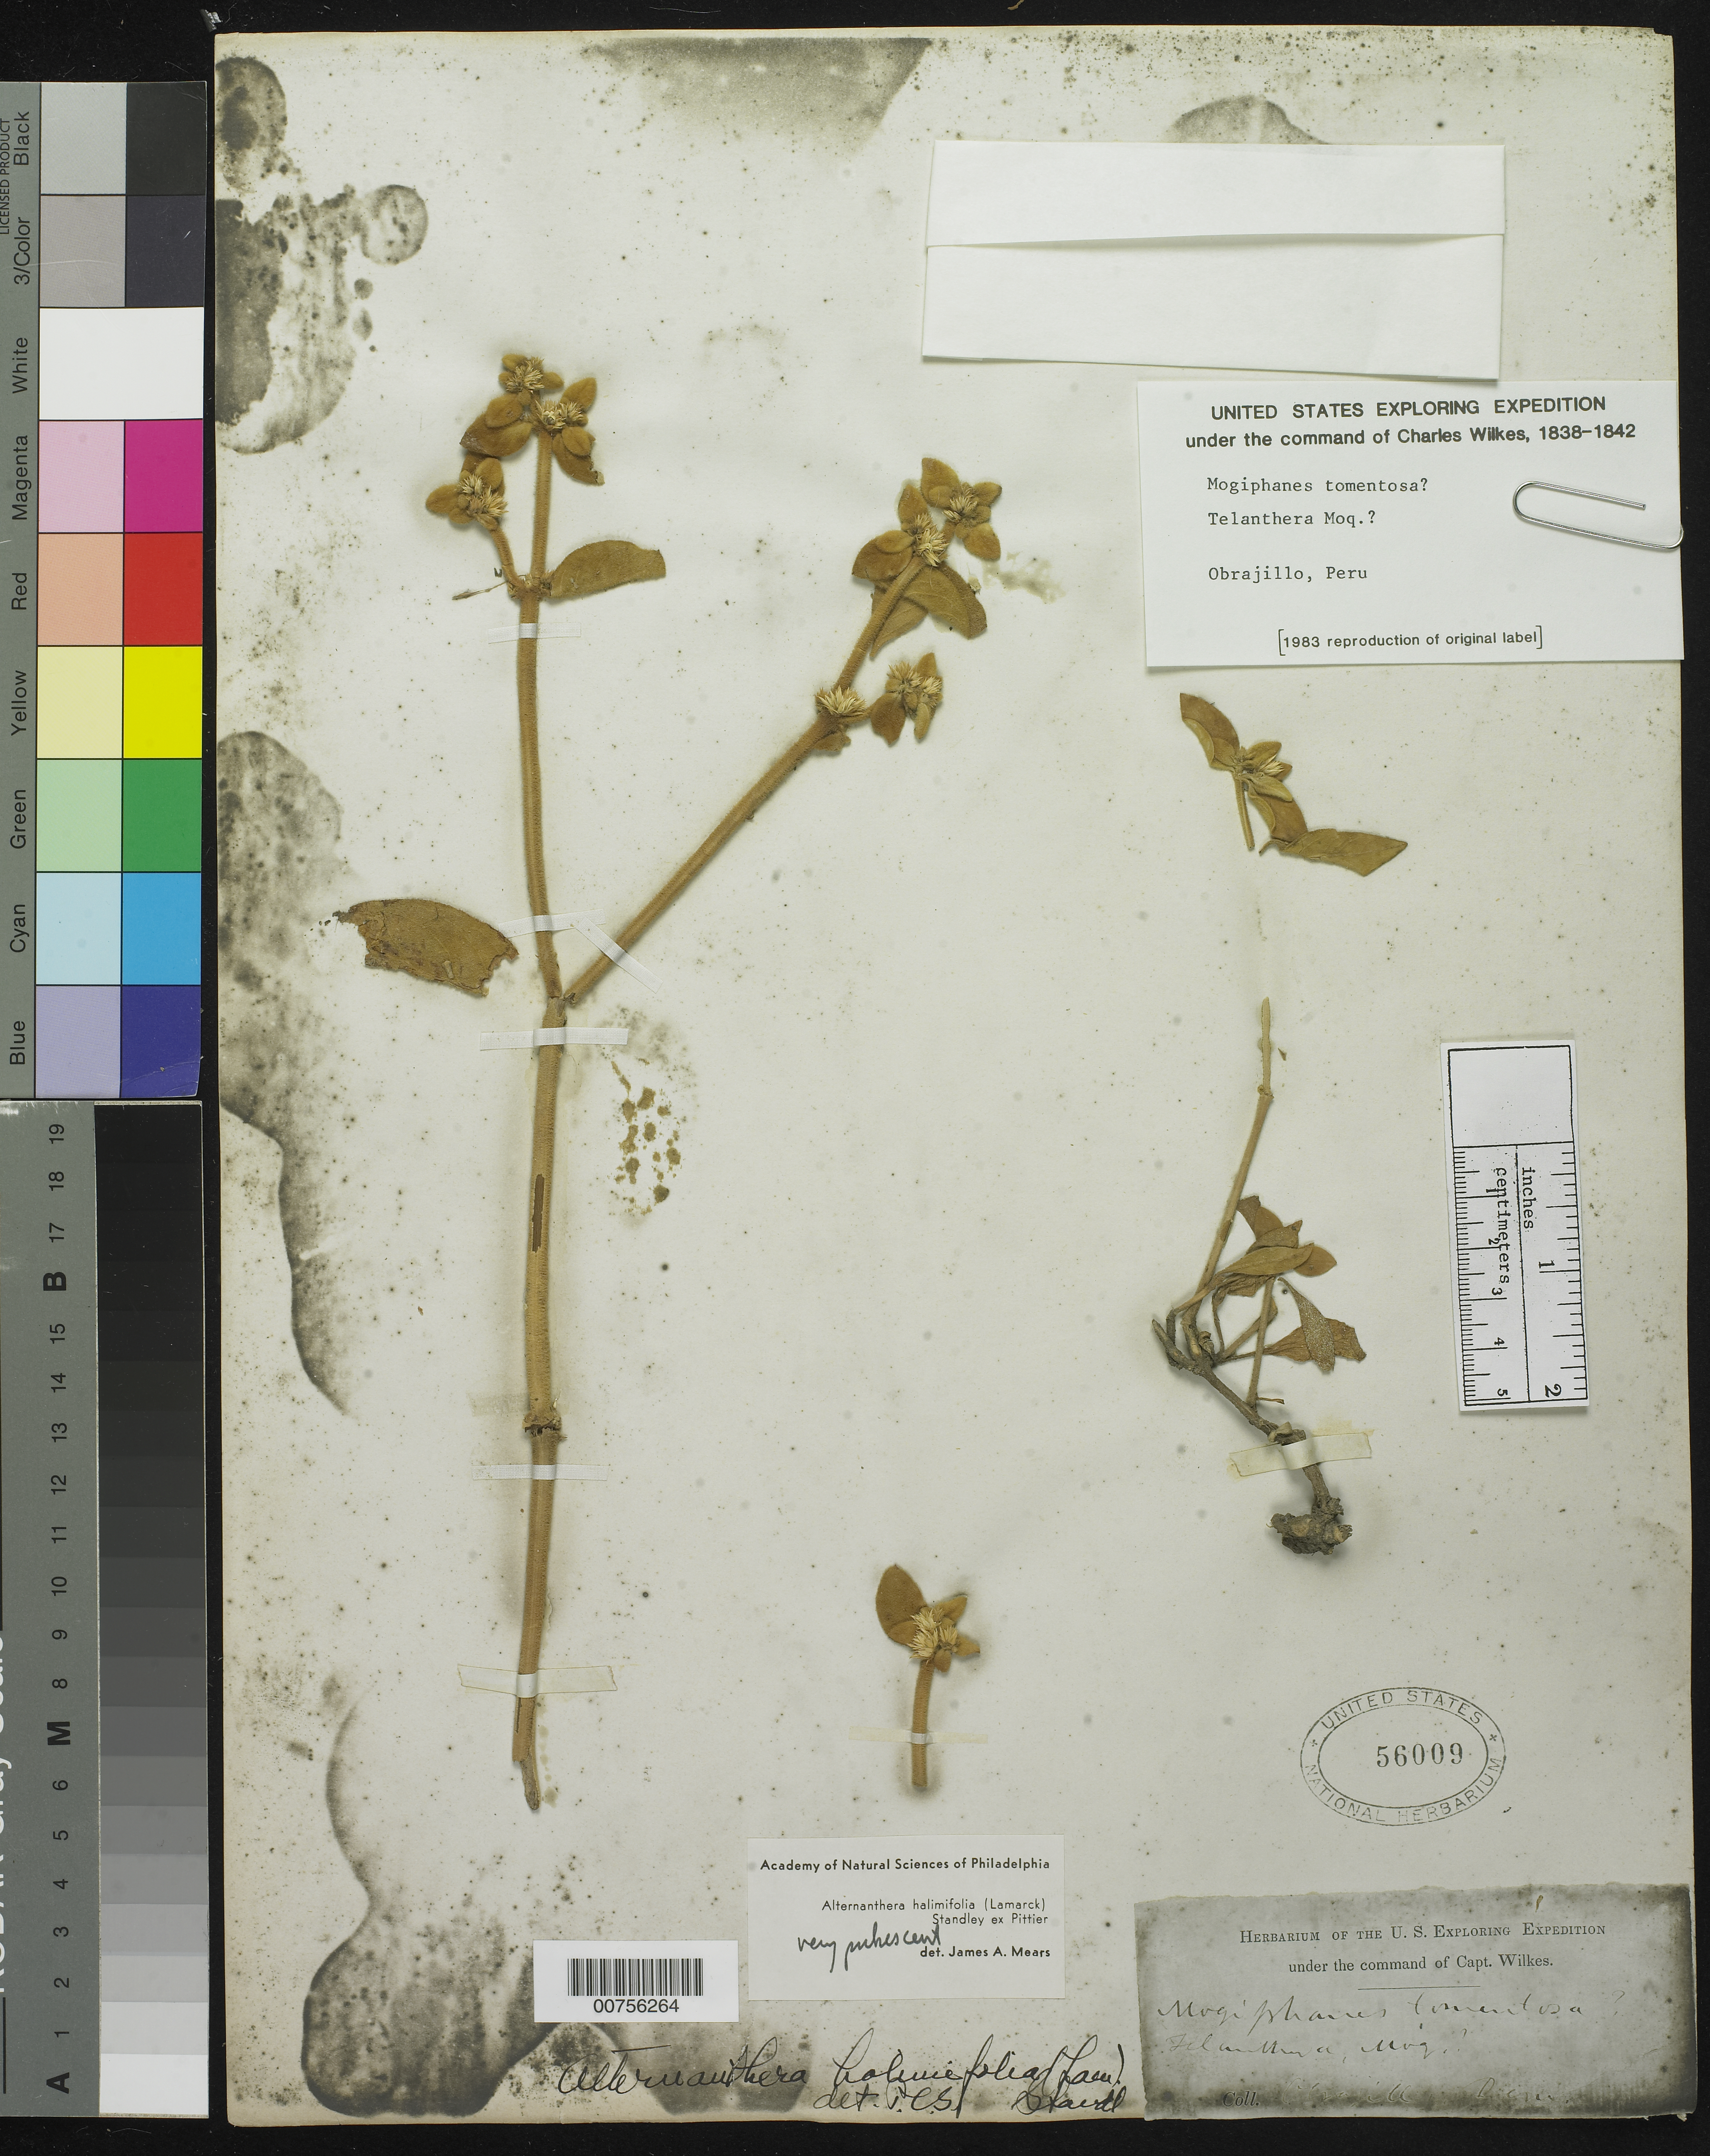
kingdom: Plantae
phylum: Tracheophyta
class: Magnoliopsida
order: Caryophyllales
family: Amaranthaceae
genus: Alternanthera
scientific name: Alternanthera halimifolia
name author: (Lam.) Standl. ex Pittier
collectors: Wilkes Explor. Exped.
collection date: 1838/1842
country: Peru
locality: Obrajillo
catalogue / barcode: US 56009